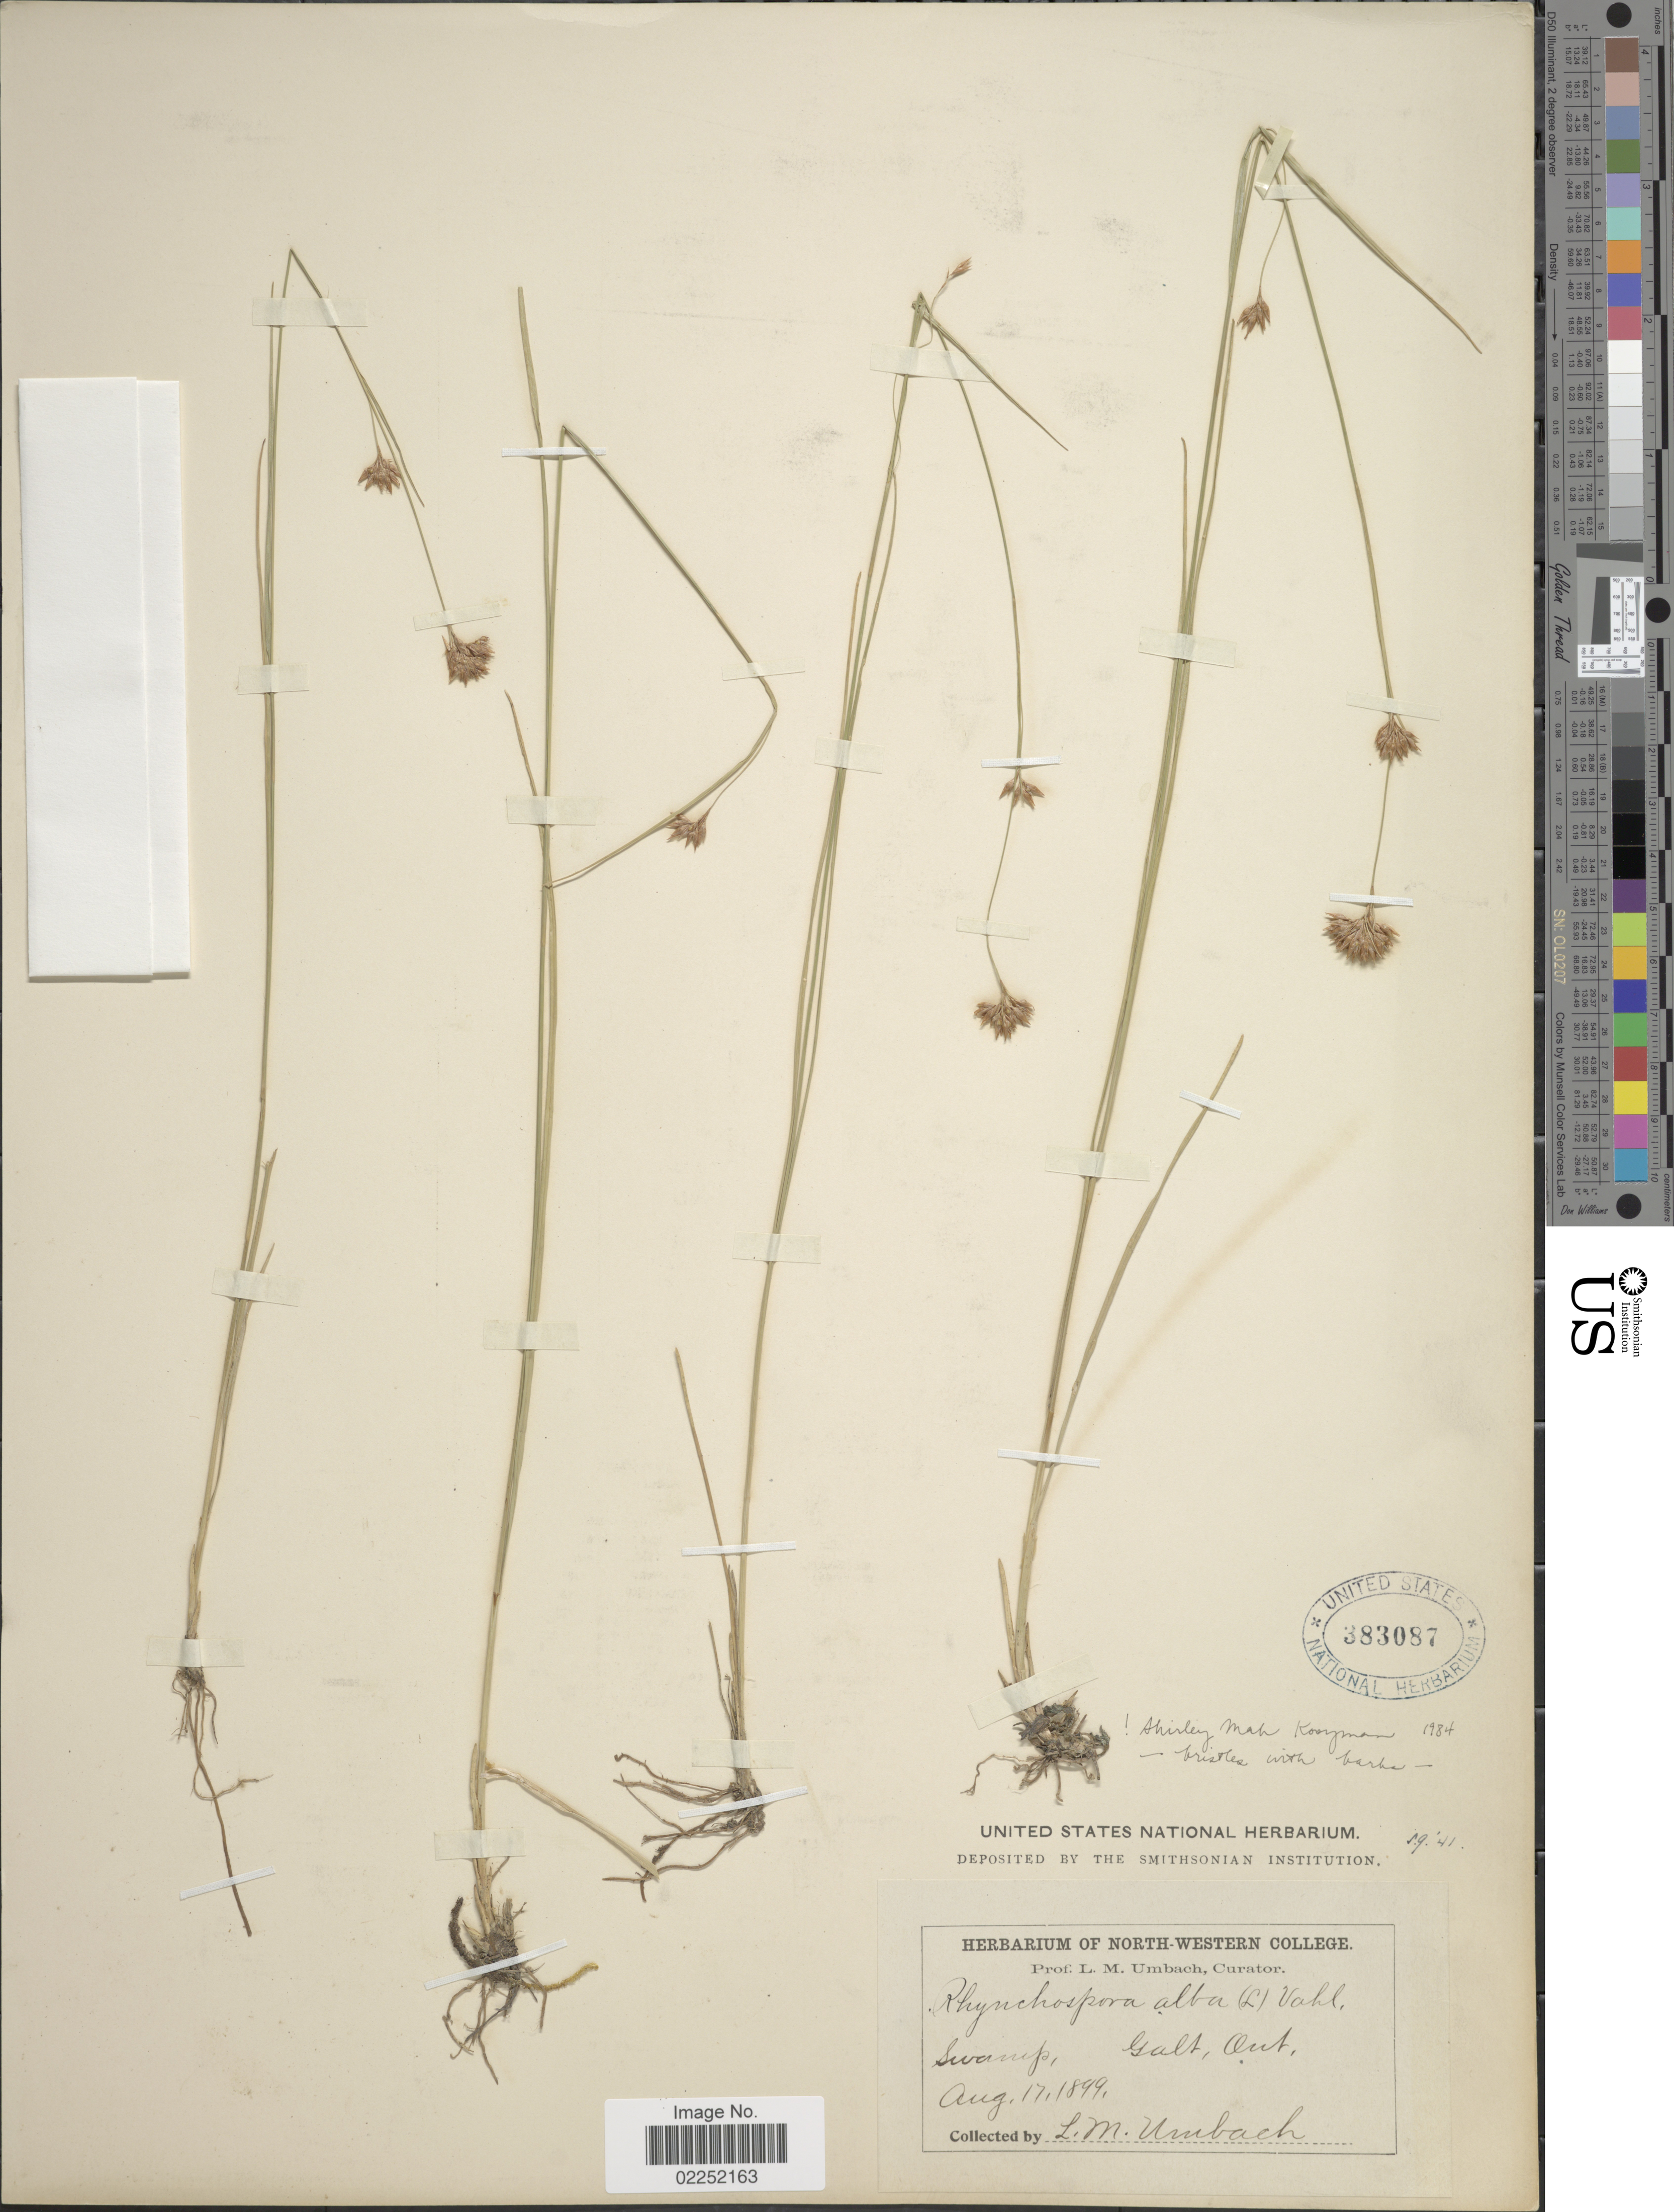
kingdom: Plantae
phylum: Tracheophyta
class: Liliopsida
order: Poales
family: Cyperaceae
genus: Rhynchospora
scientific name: Rhynchospora alba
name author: (L.) Vahl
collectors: L. M. Umbach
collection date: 1899-08-17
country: Canada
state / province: Ontario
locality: Swamp, Galt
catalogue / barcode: US 383087